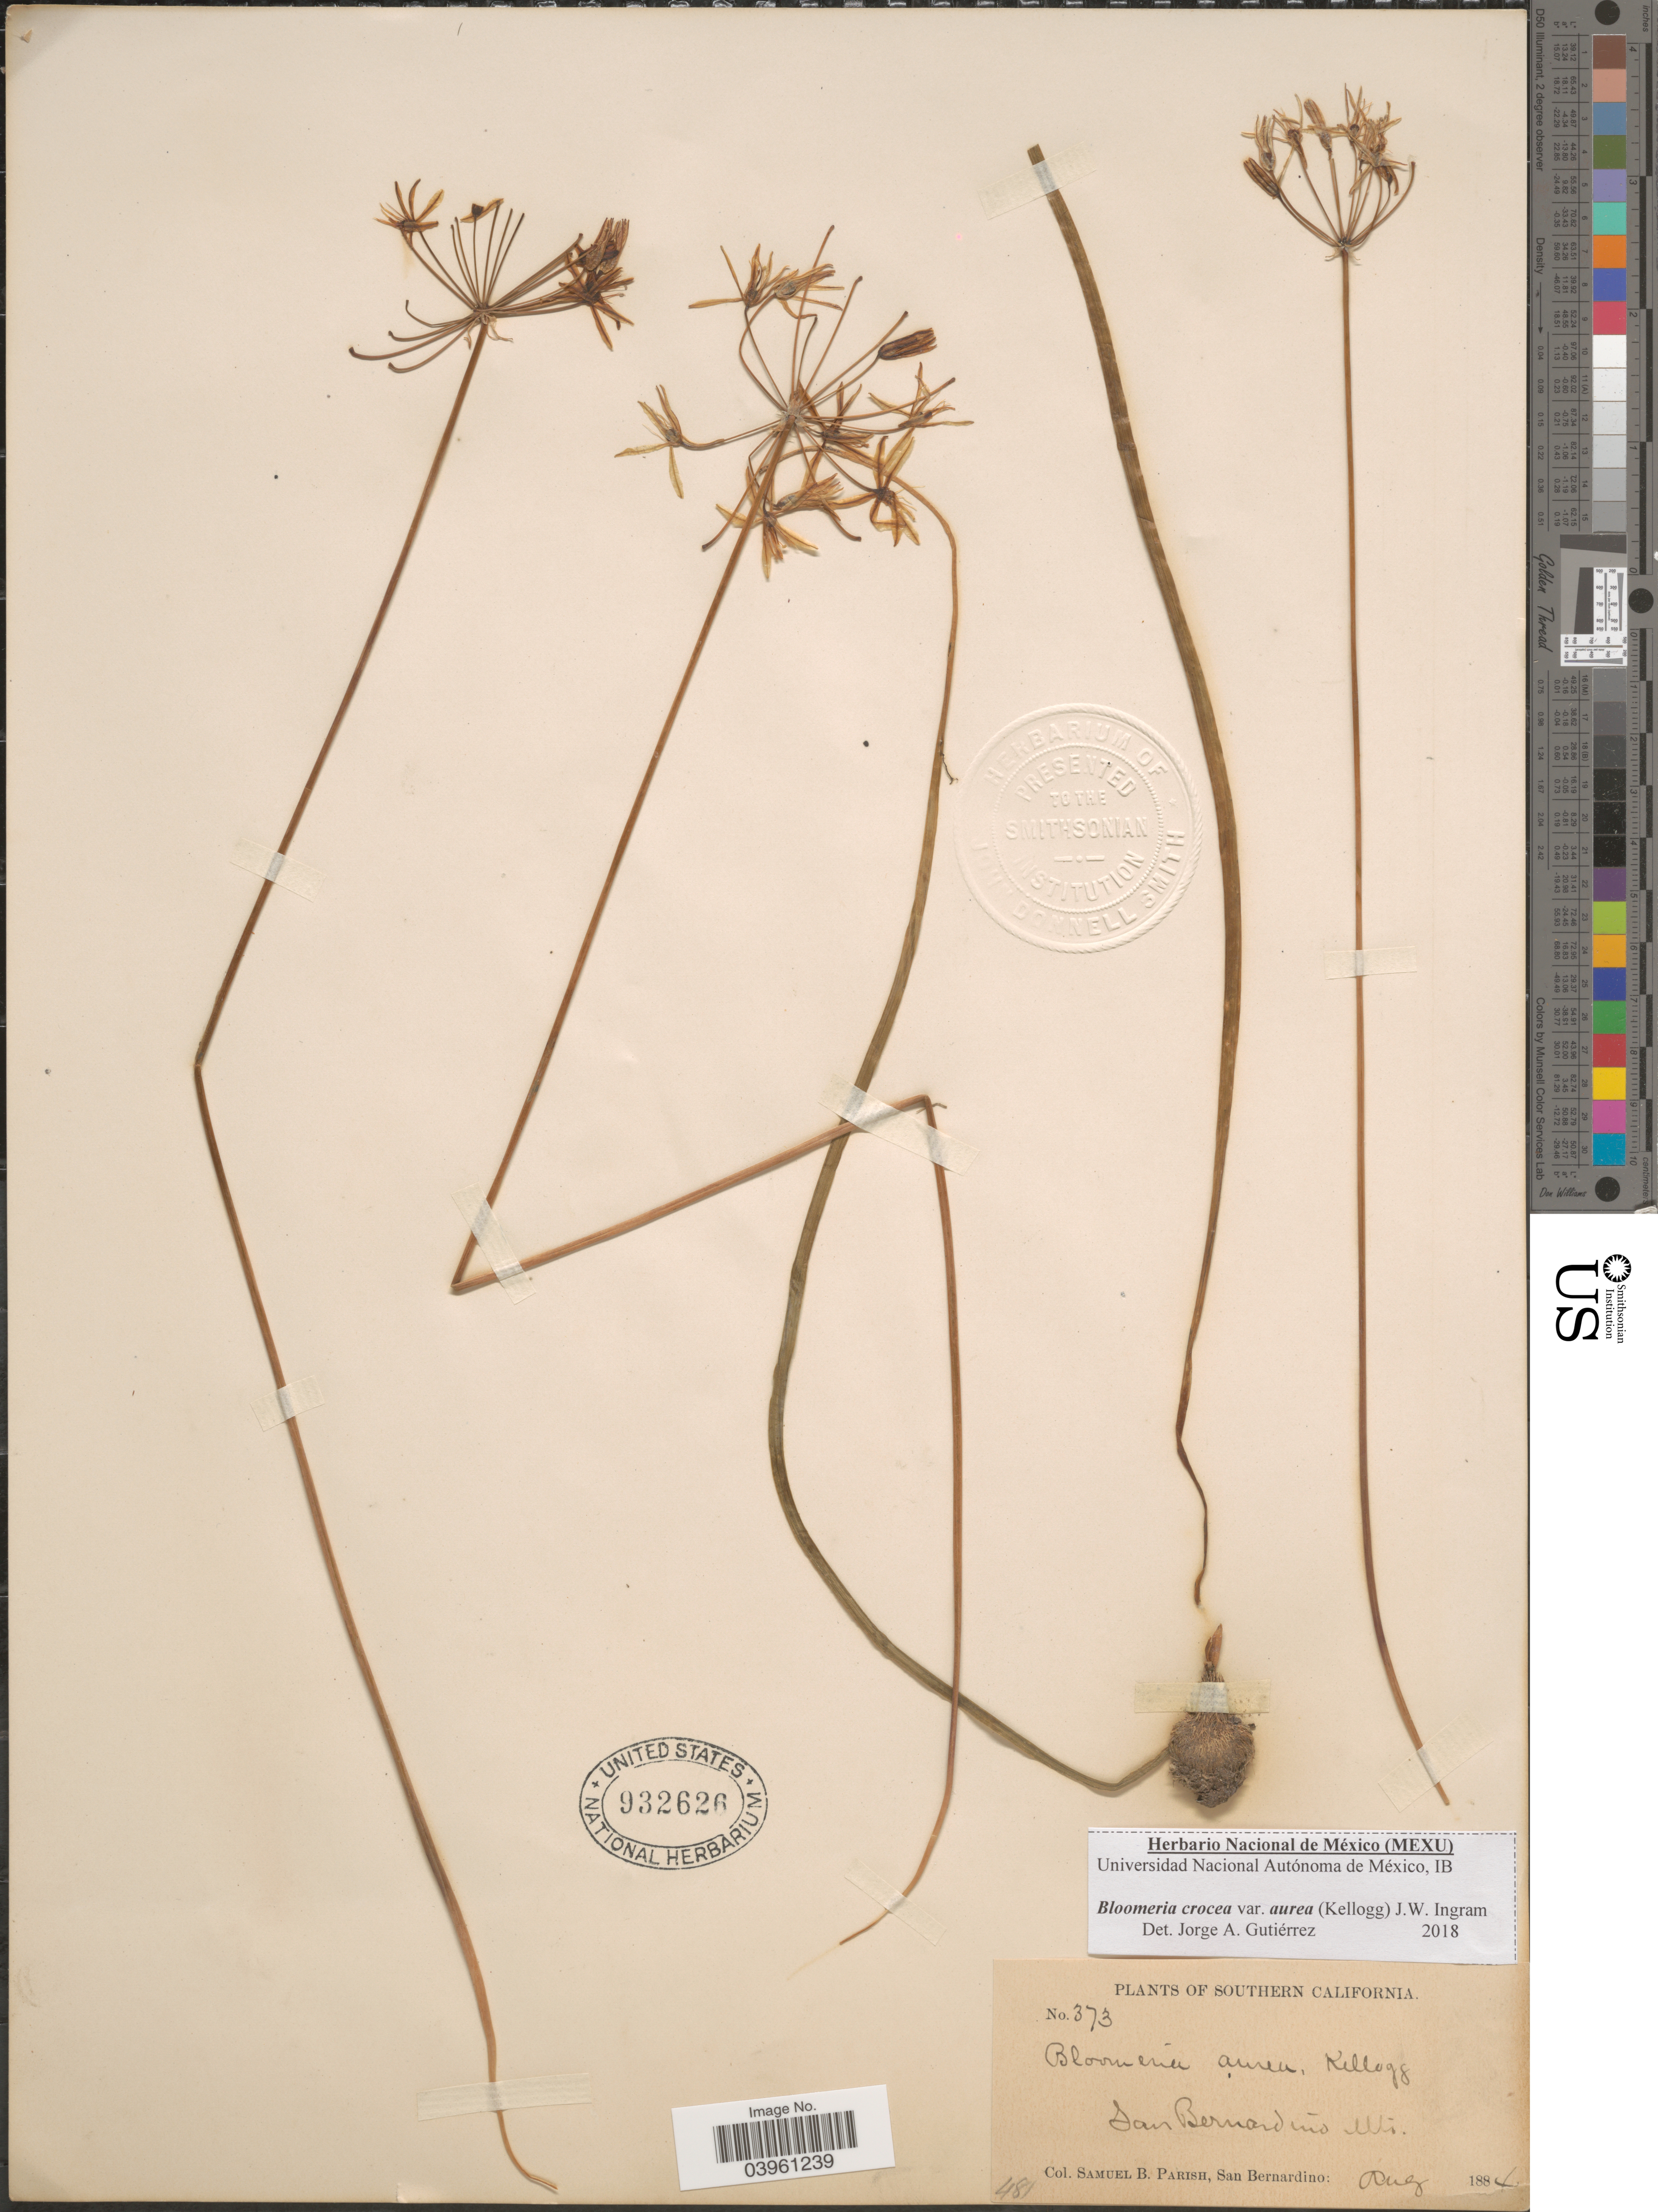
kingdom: Plantae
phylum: Tracheophyta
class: Liliopsida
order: Asparagales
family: Asparagaceae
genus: Bloomeria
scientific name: Bloomeria crocea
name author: (Torr.) Coville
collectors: S. B. Parish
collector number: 373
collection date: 1884-08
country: United States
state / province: California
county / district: San Bernardino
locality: Southern California. San Bernardino Mts.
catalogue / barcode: US 932626